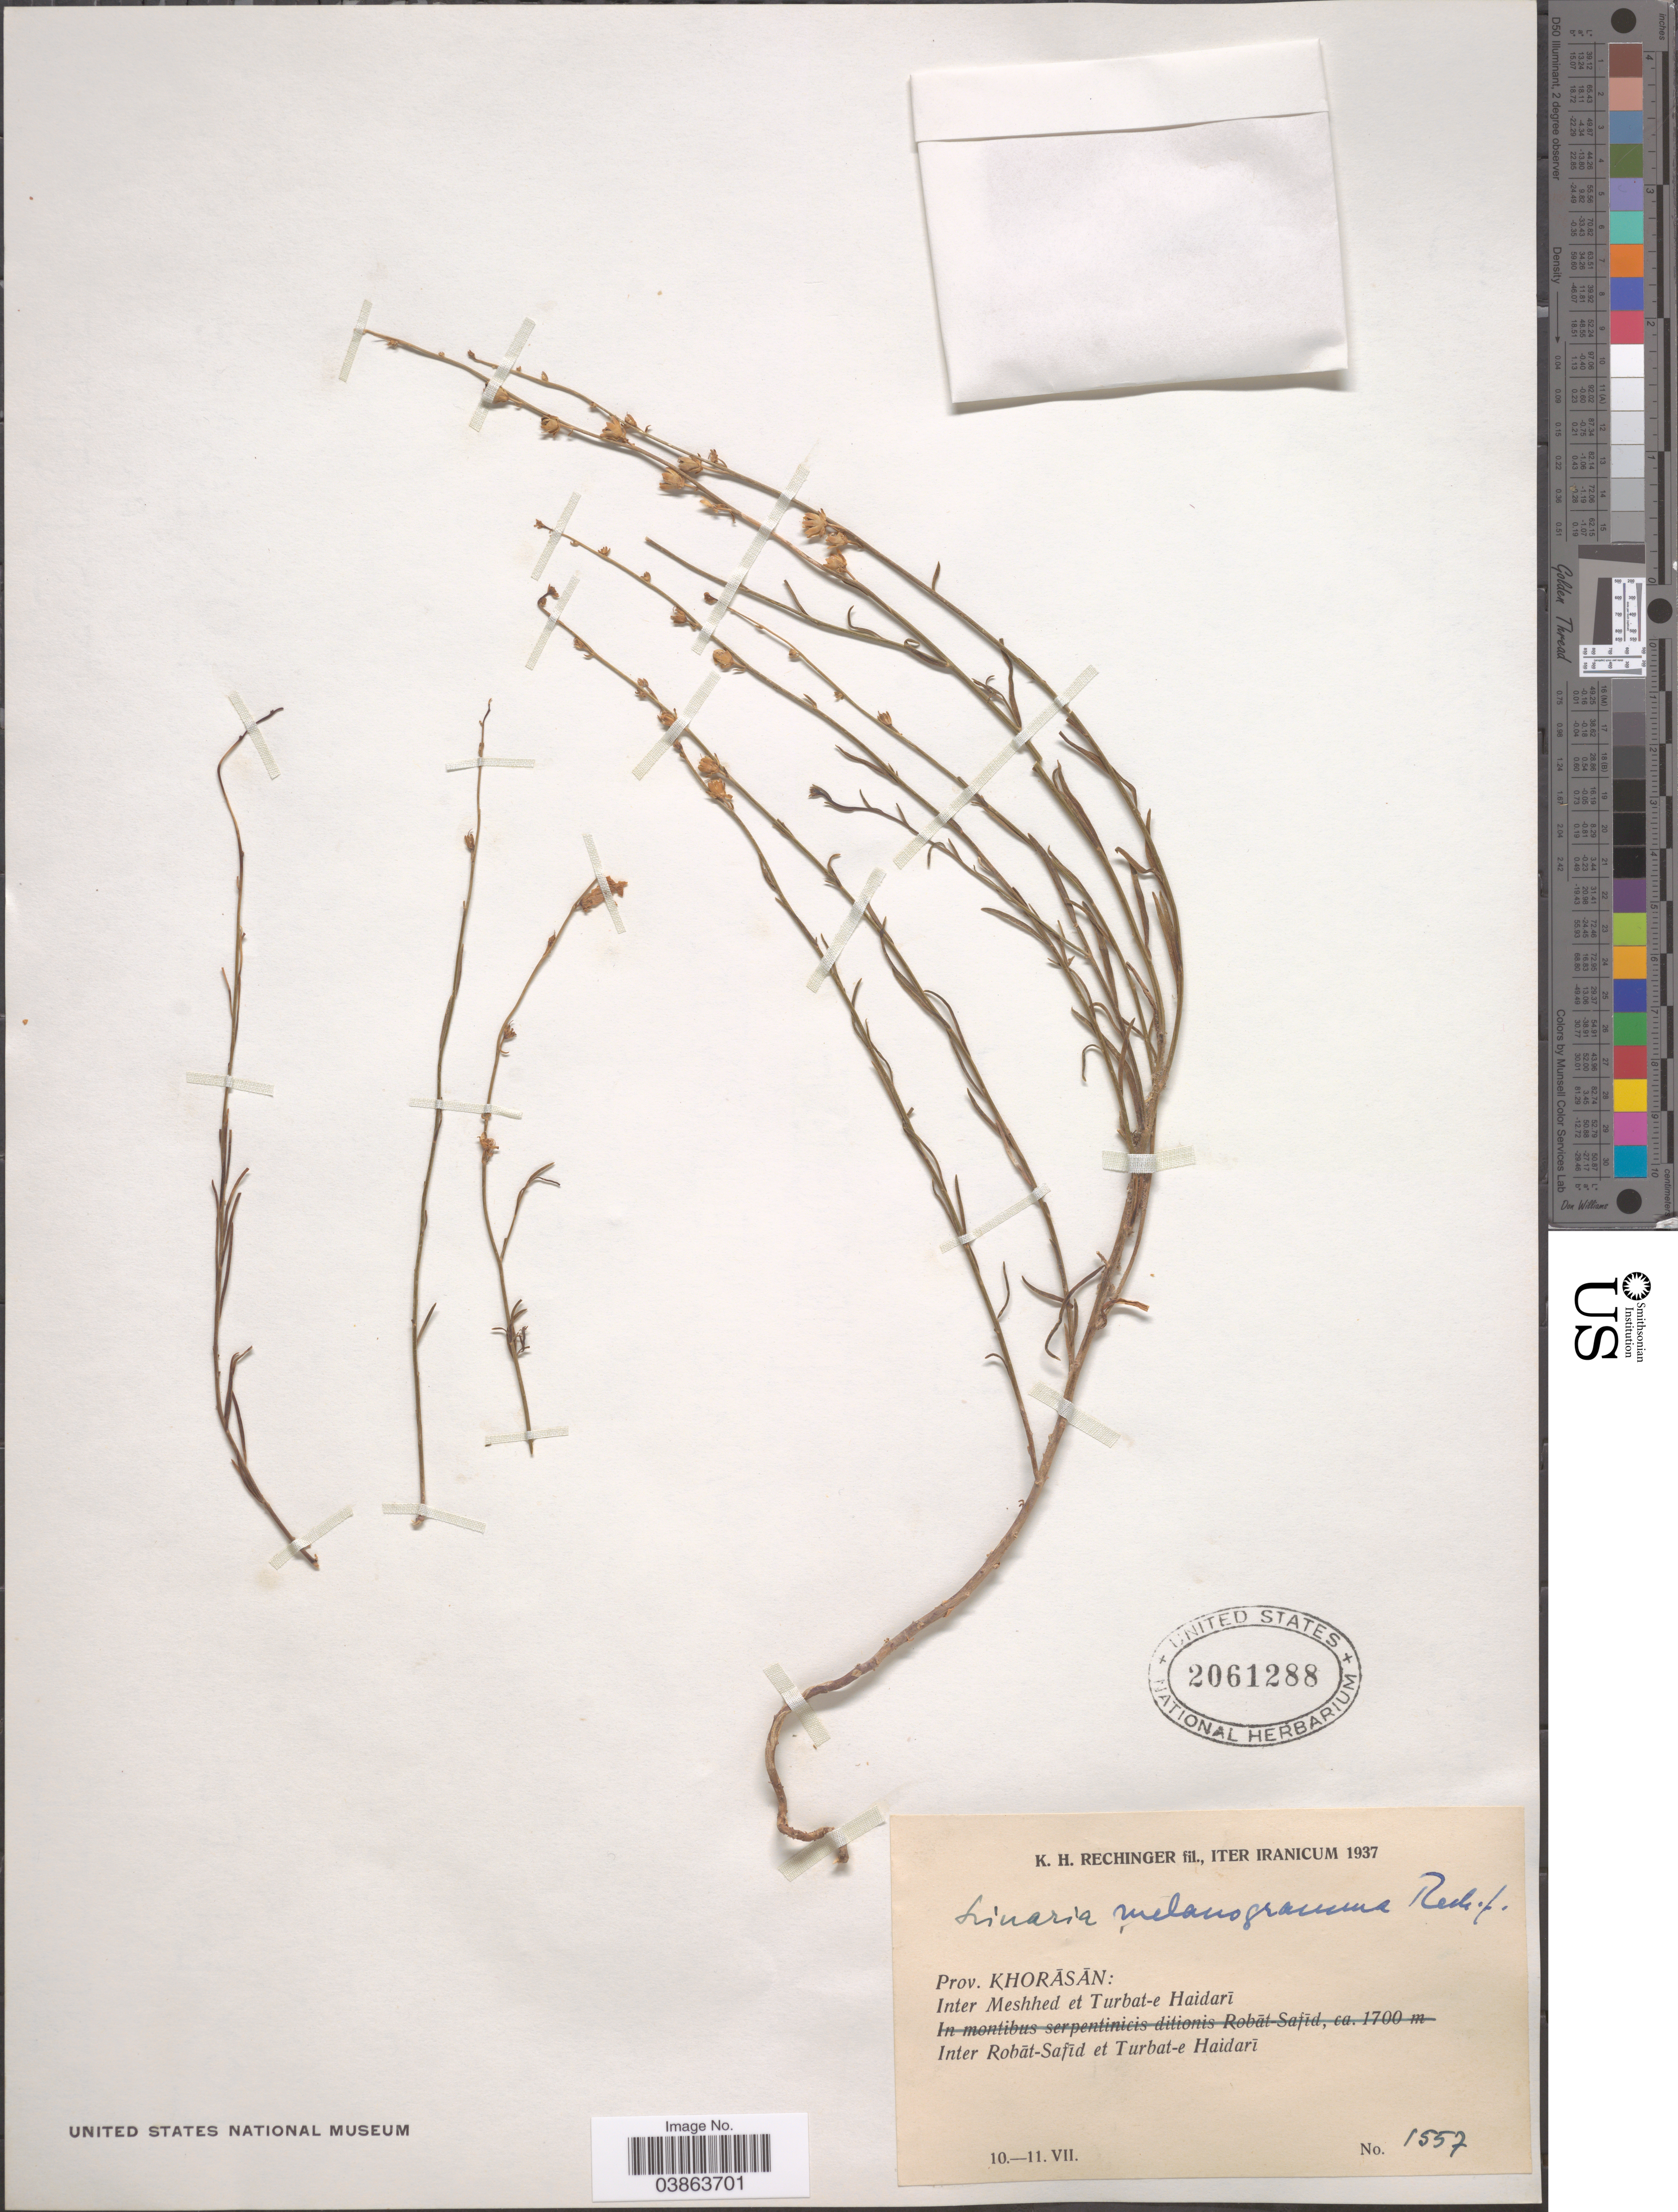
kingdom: Plantae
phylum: Tracheophyta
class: Magnoliopsida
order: Lamiales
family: Plantaginaceae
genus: Linaria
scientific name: Linaria melanogramma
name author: Rech. f. et al.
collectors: K. H. Rechinger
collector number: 1557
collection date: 1937-07-10/1937-07-11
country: Iran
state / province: Khorasan [obsolete]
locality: Inter Meshhed et Turbat-e Haidarī. Inter Robāt-Safīd et Turbat-e Haidarī.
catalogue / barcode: US 2061288